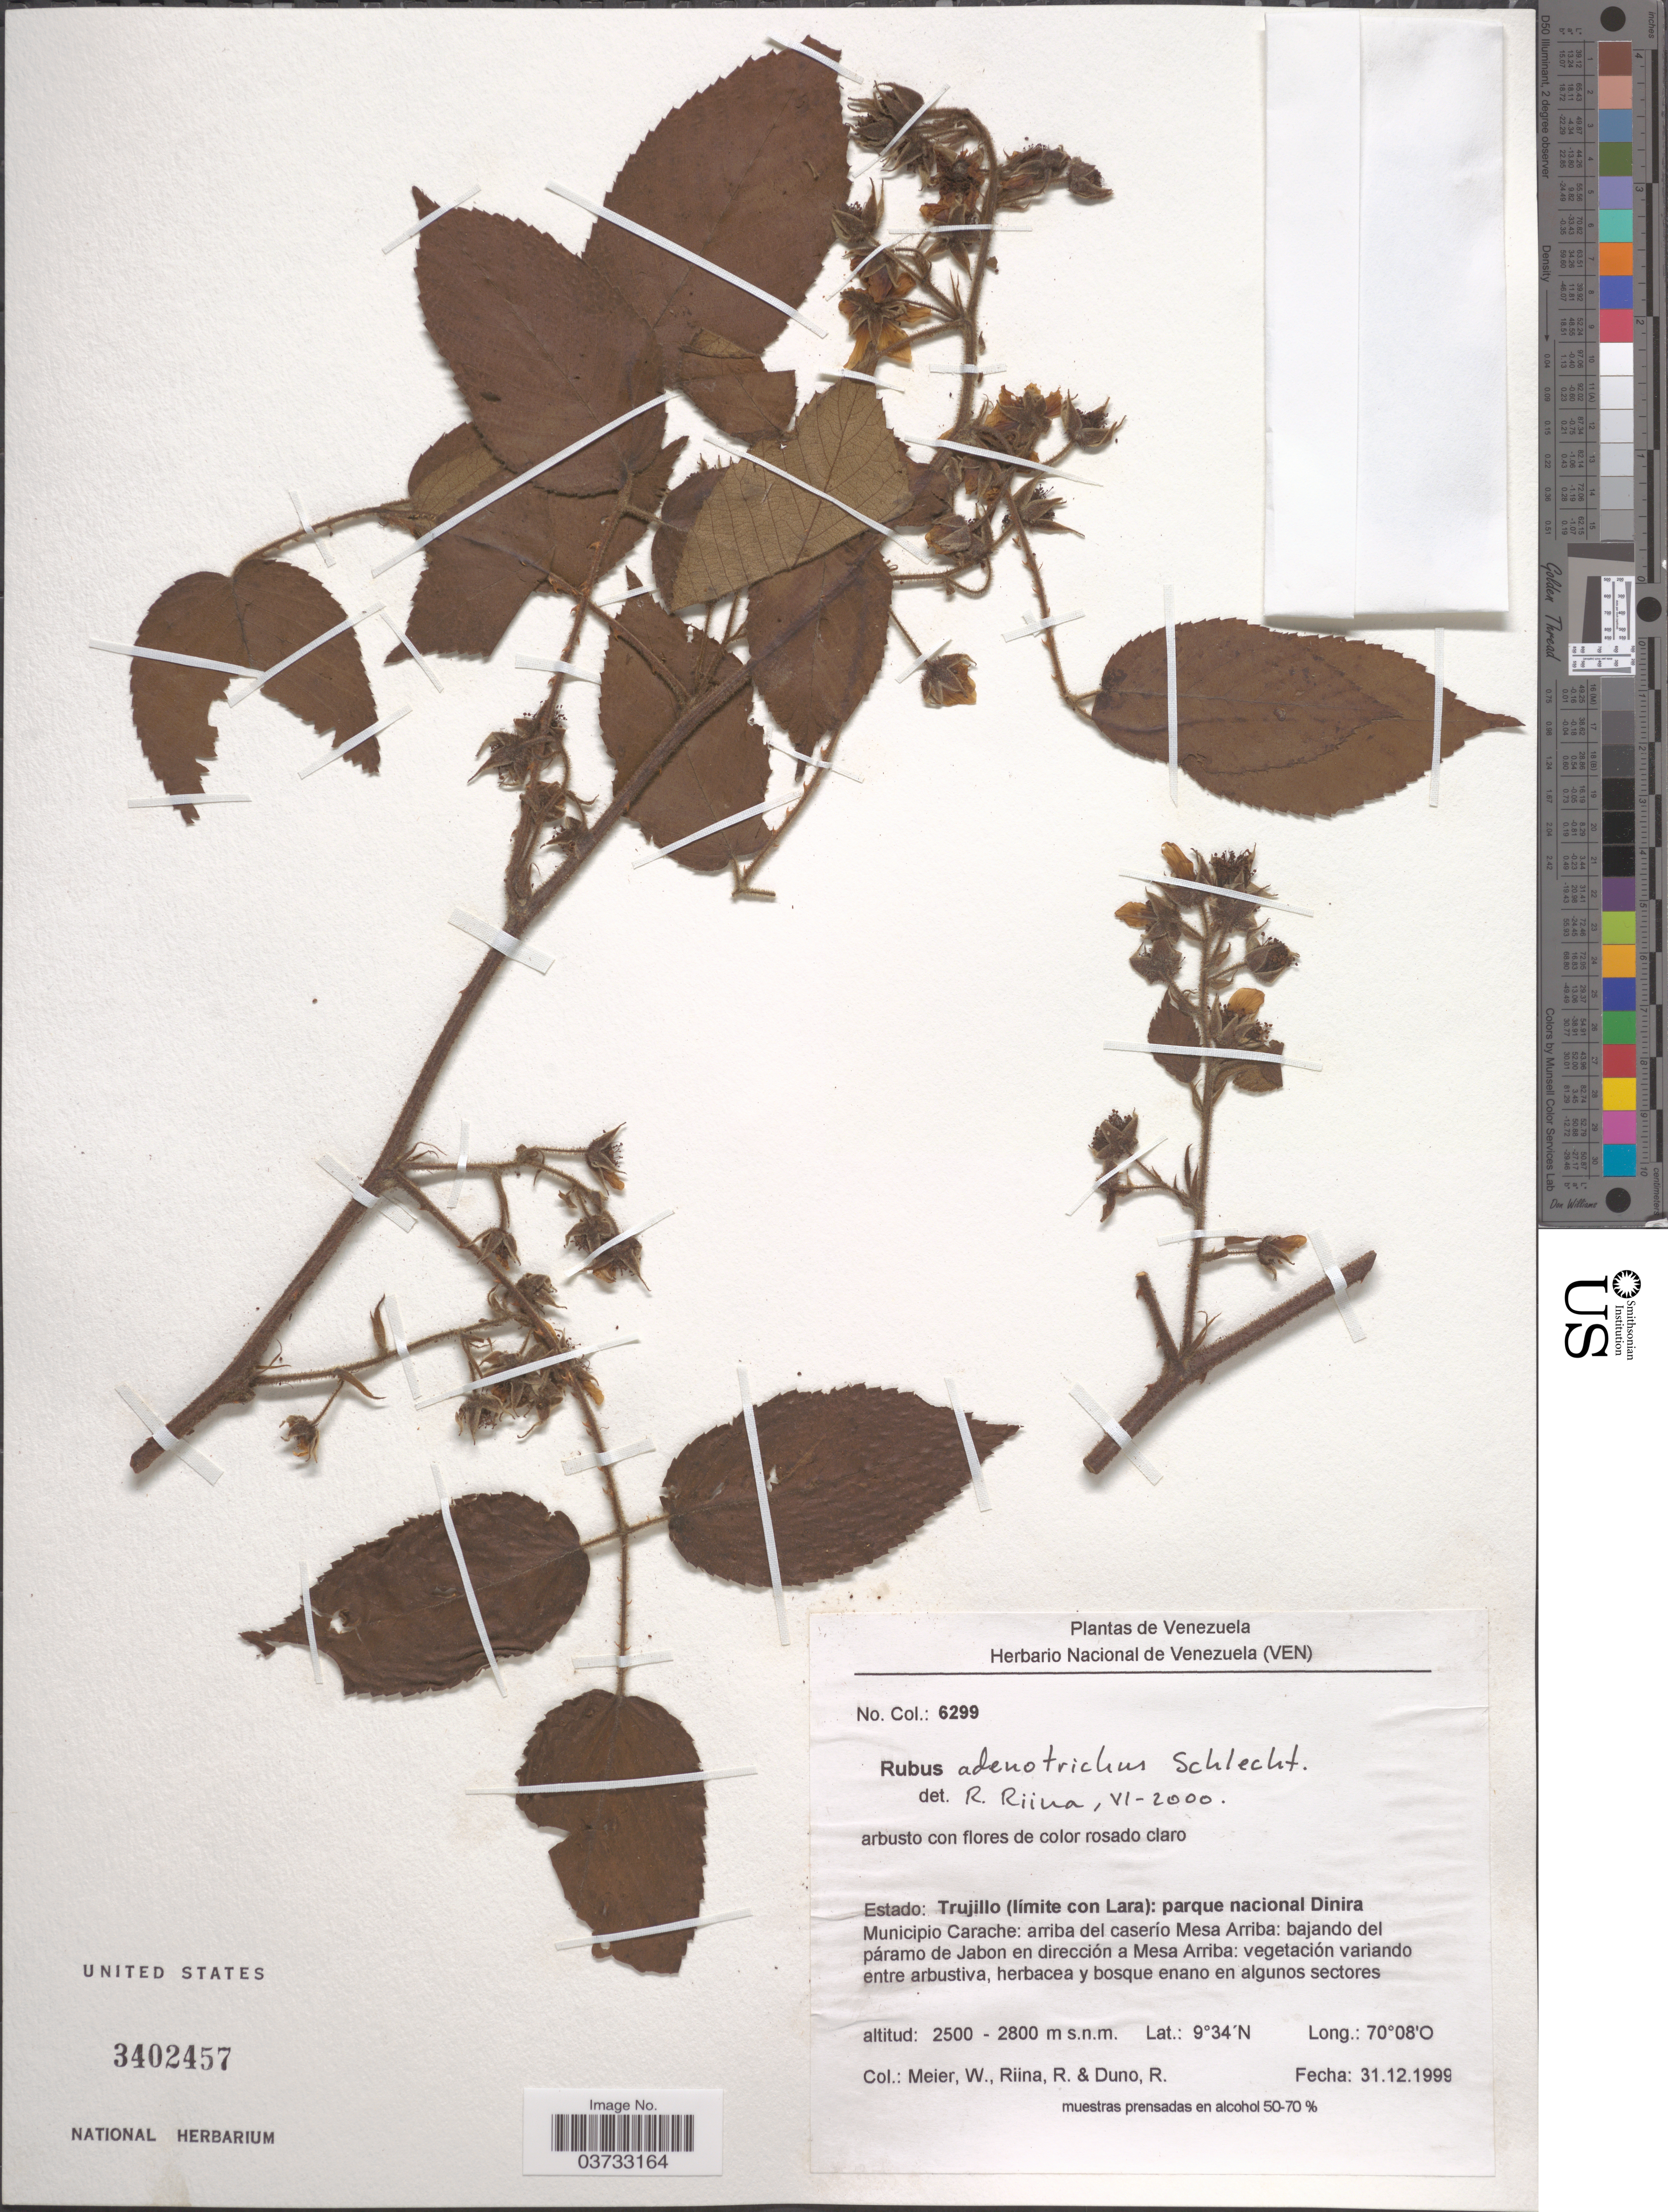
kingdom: Plantae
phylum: Tracheophyta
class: Magnoliopsida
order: Rosales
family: Rosaceae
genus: Rubus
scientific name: Rubus adenotrichos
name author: Schltdl.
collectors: W. Meier, R. Riina & R. Duno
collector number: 6299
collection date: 1999-12-31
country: Venezuela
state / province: Trujillo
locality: Trujillo (límite con Lara): parque nacional Dinira. Municipio Carache: arriba del caserío Mesa Arriba: bajando del páramo de Jabon en dirección a Mesa Arriba.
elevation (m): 2500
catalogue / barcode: US 3402457